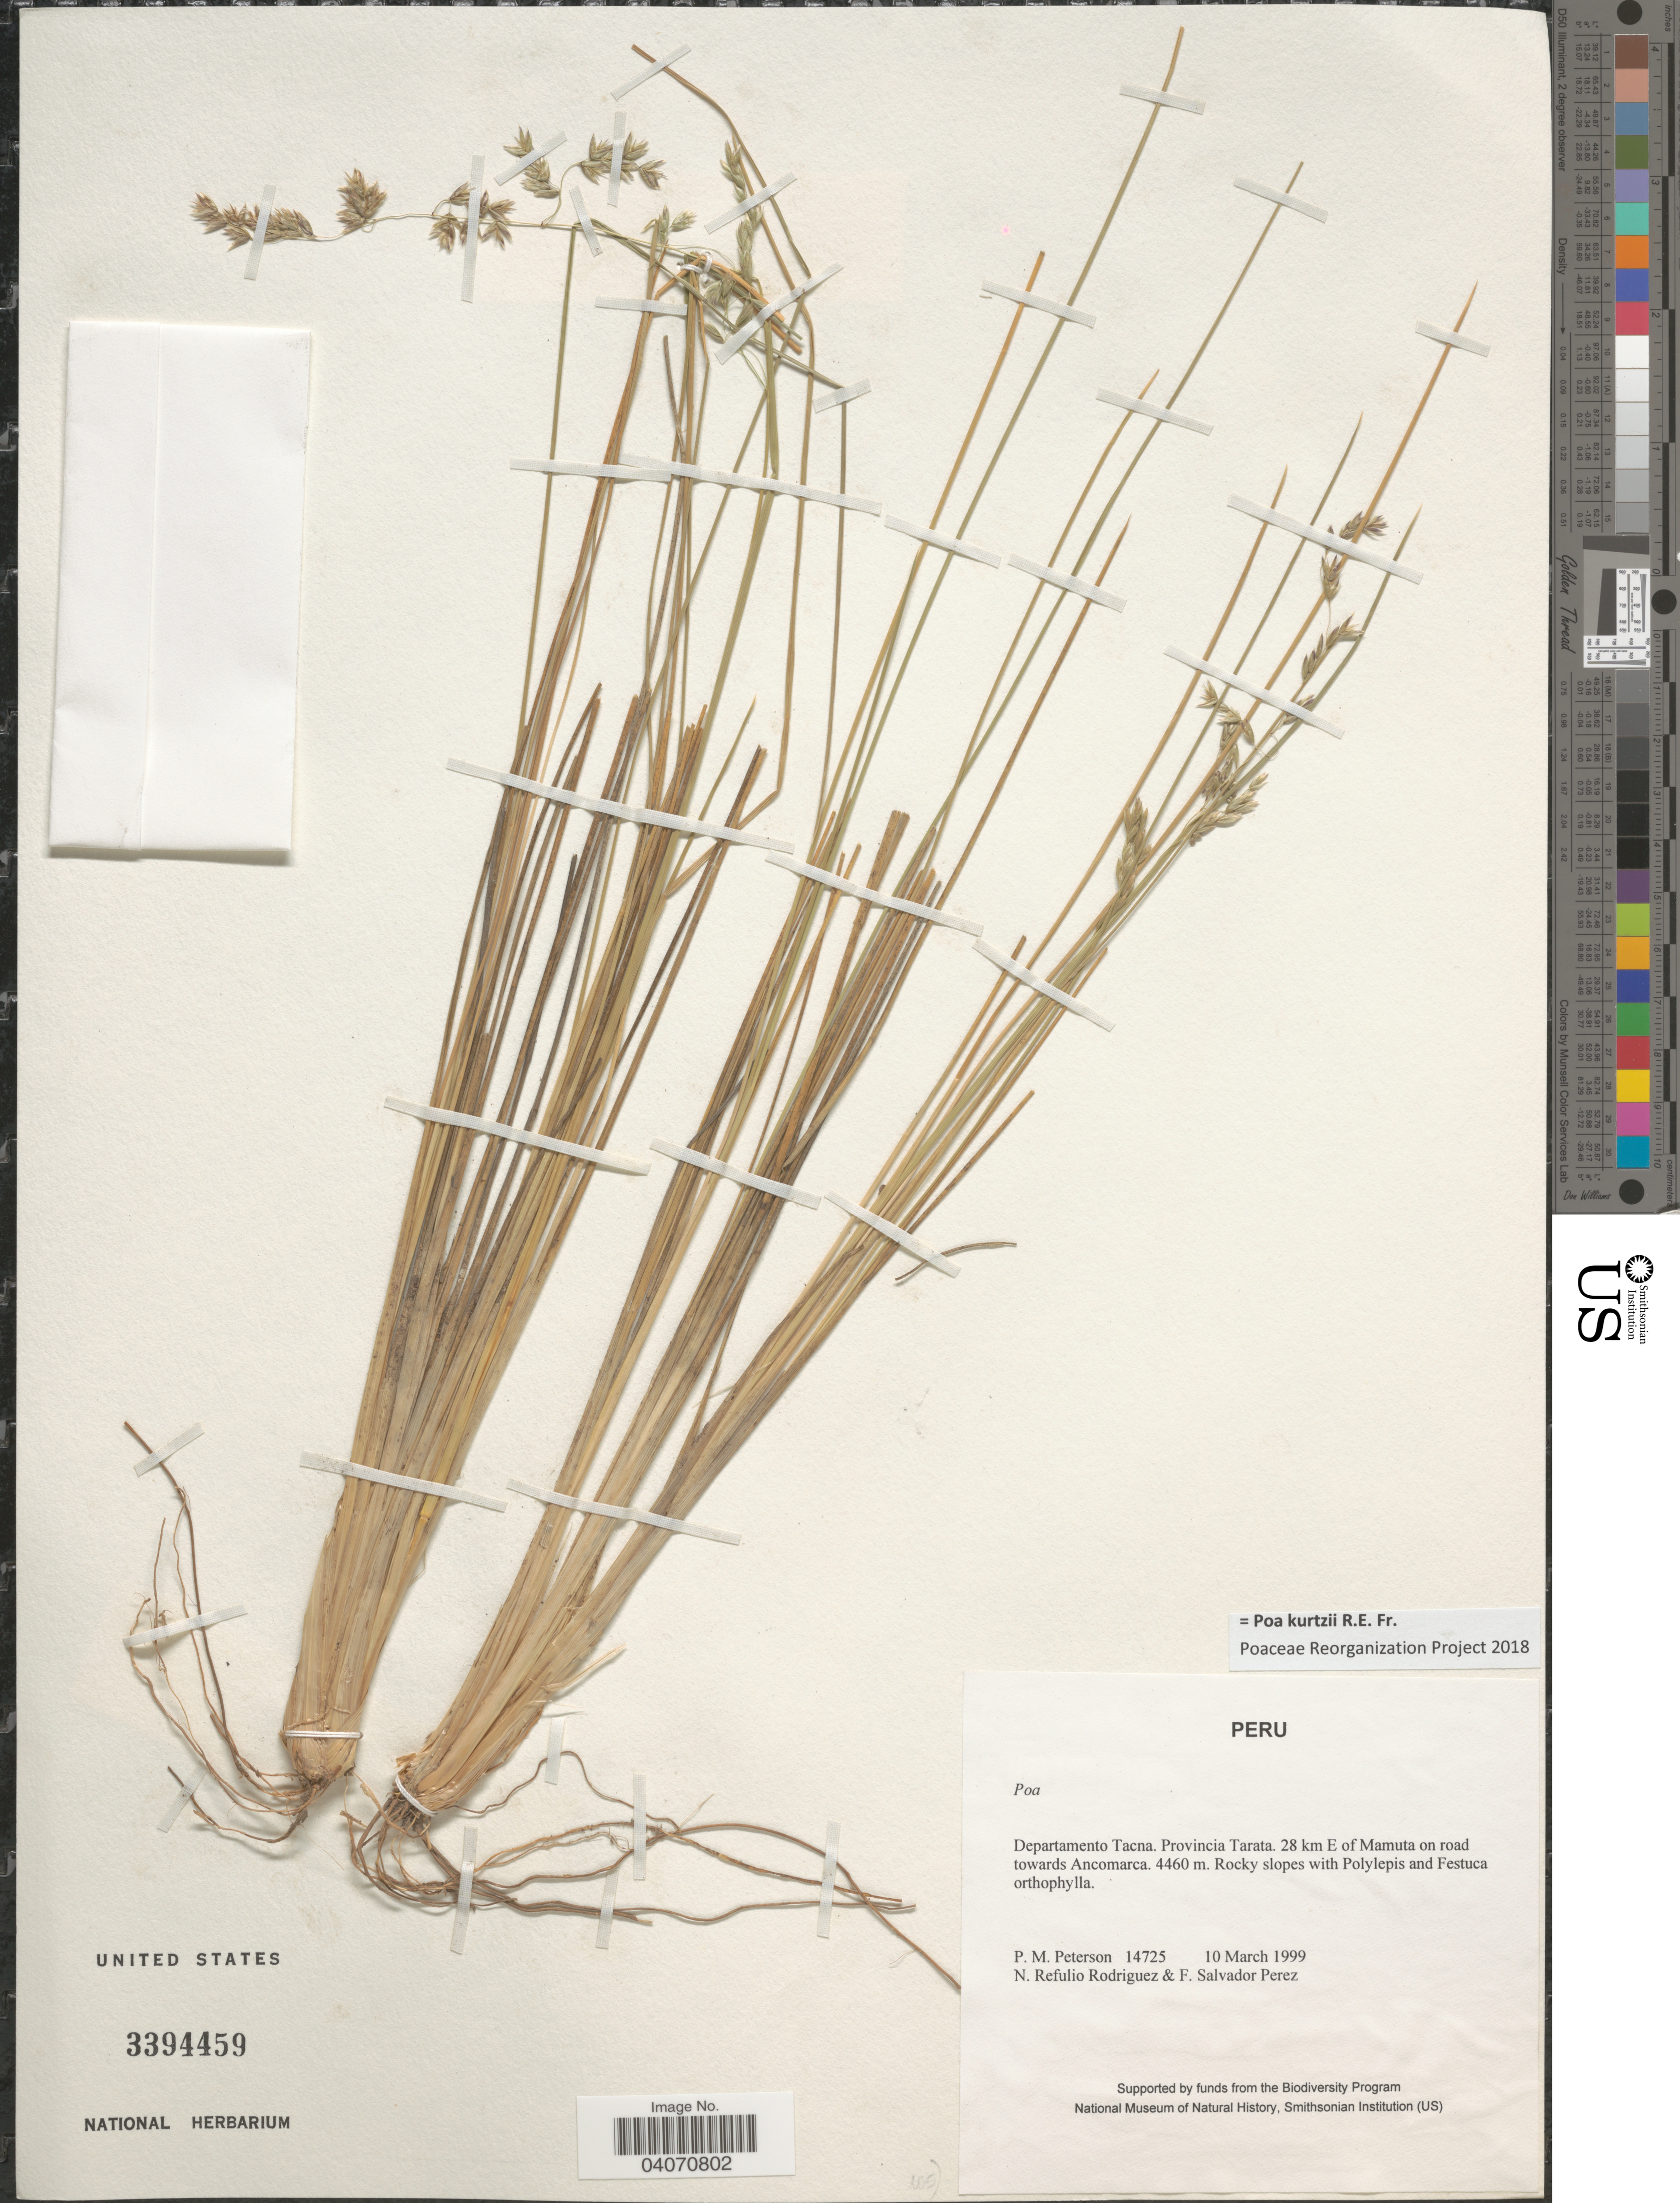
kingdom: Plantae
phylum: Tracheophyta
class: Liliopsida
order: Poales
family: Poaceae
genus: Poa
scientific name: Poa kurtzii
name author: R.E. Fr.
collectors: P. M. Peterson, N. Refulio-Rodríguez & F. Salvador Perez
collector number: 14725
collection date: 1999-03-10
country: Peru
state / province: Tacna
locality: Departamento Tacna. Provincia Tarata. 28 km E of Mamuta on road towards Ancomarca.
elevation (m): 4460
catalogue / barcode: US 3394459